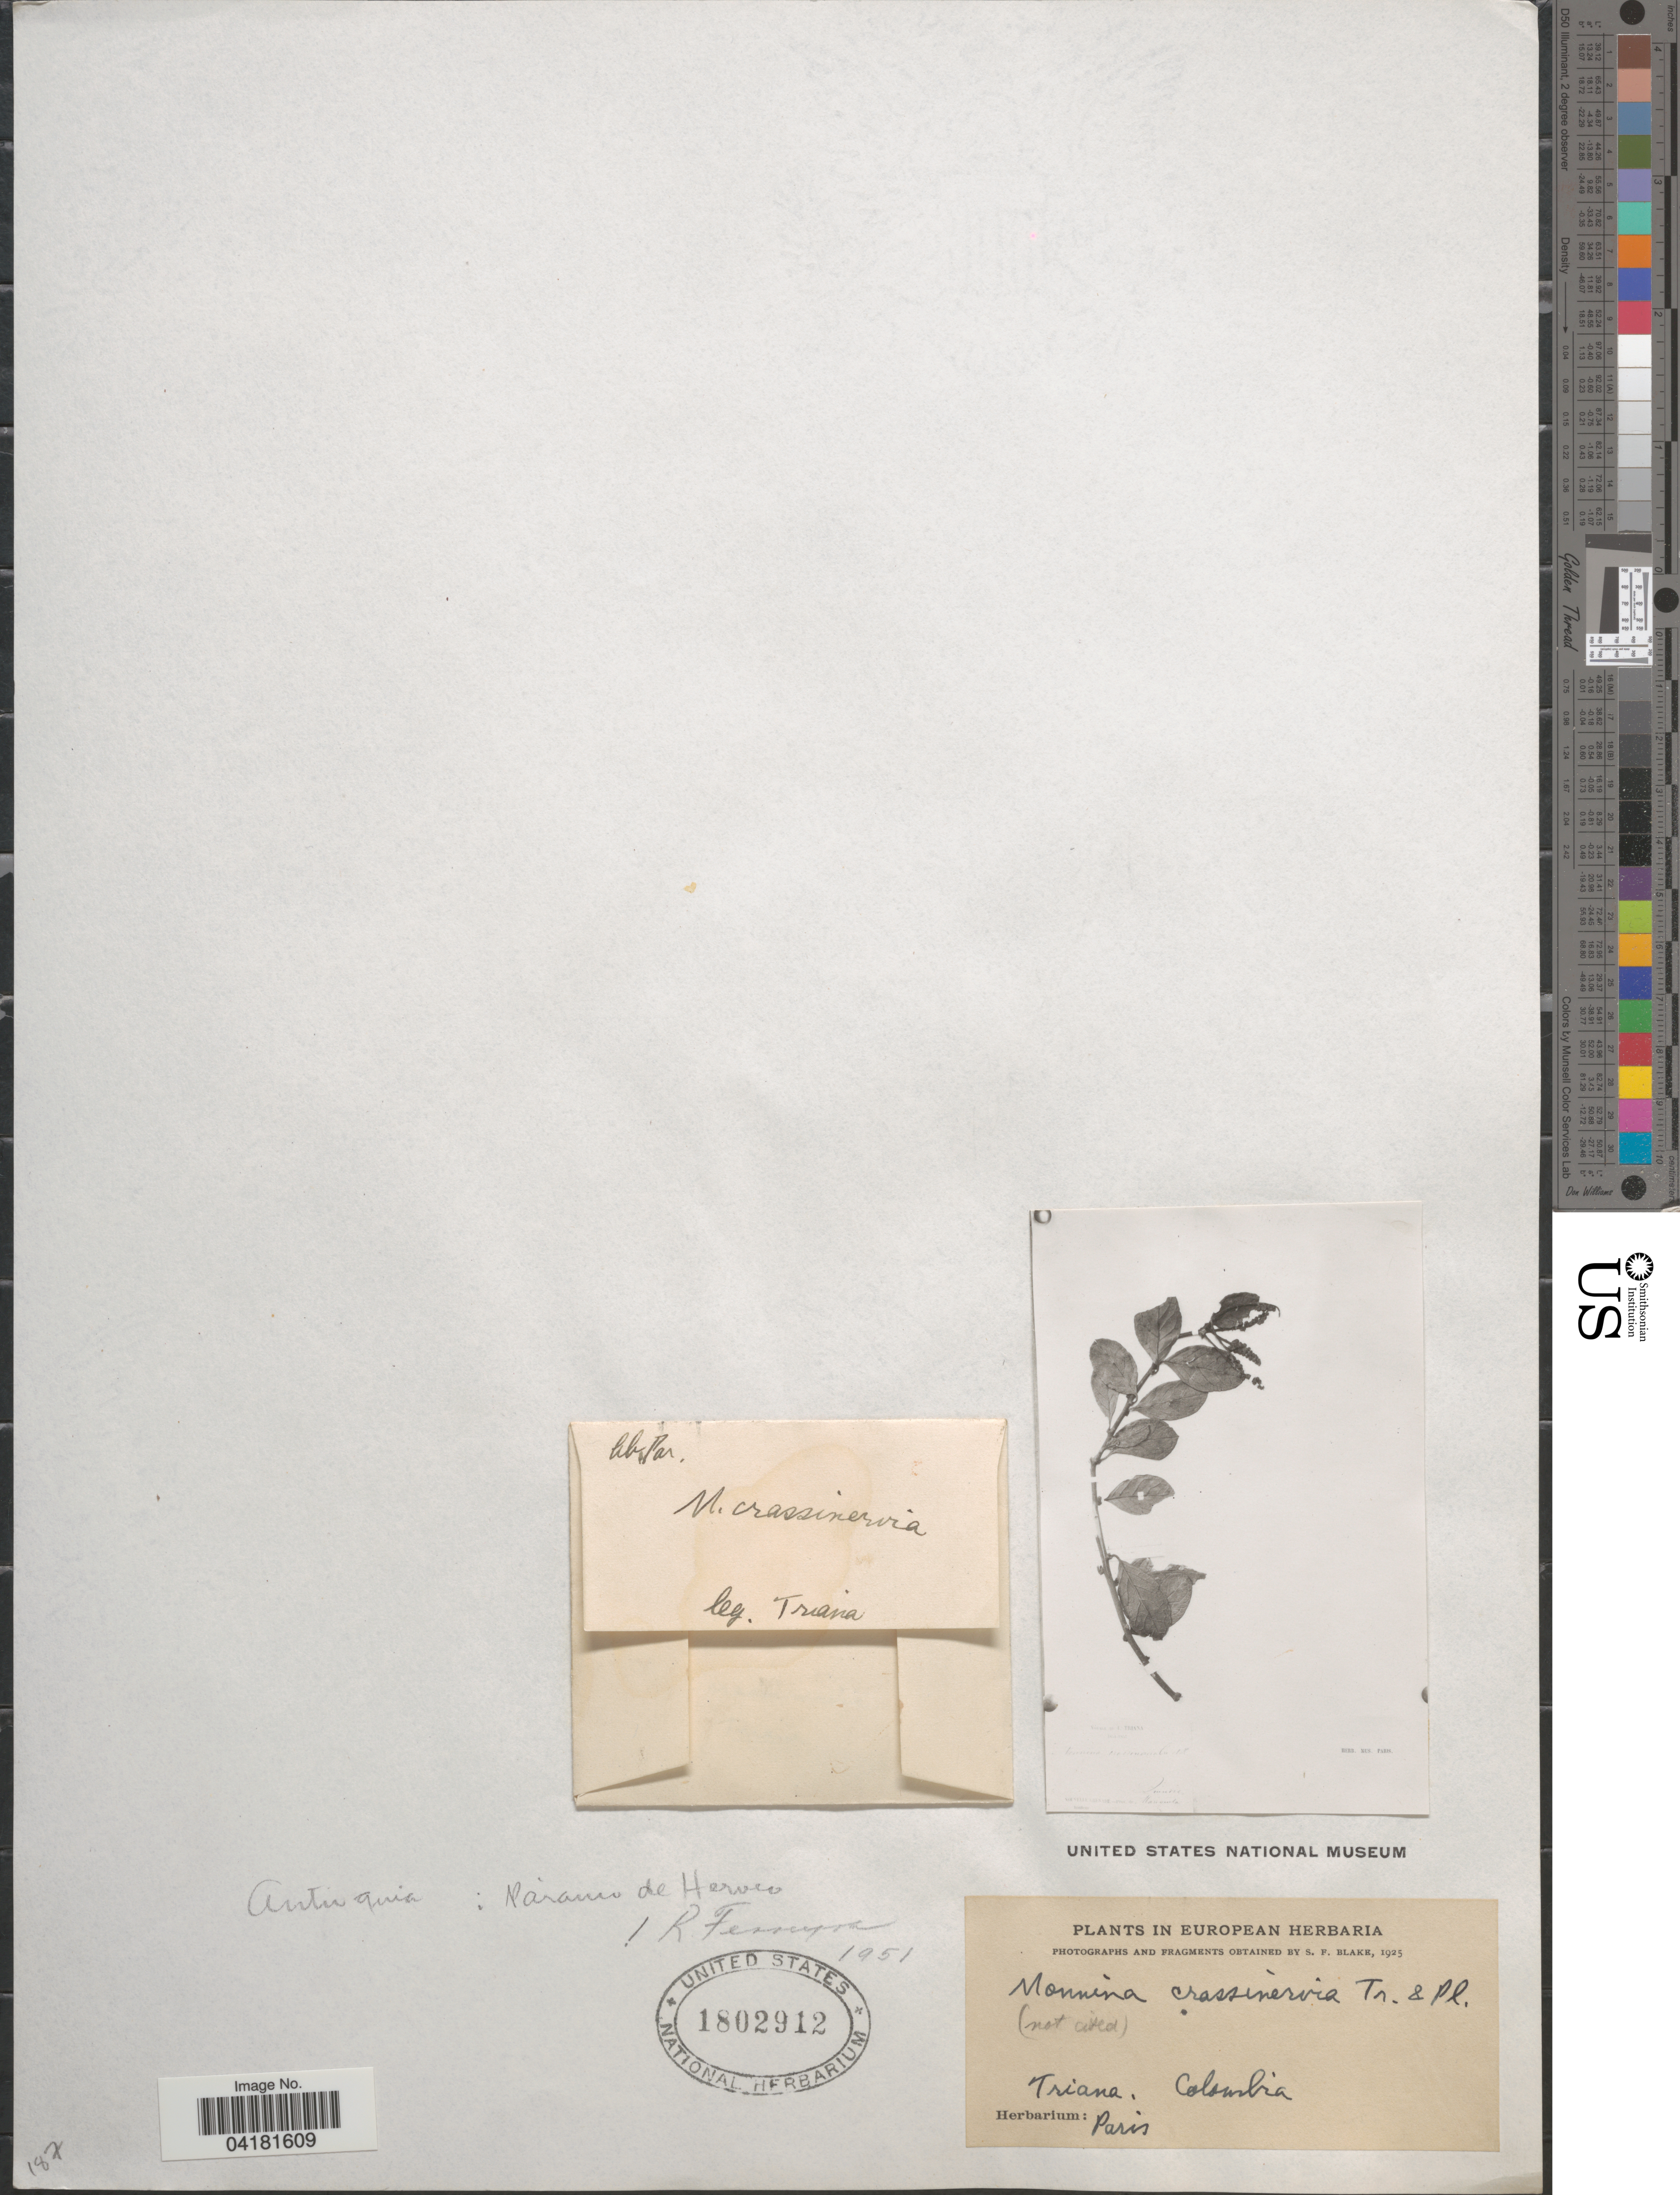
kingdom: Plantae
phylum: Tracheophyta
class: Magnoliopsida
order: Fabales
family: Polygalaceae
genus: Monnina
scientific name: Monnina crassinervia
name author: Triana & Planch.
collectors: Triana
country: Colombia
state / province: Antioquia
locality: Páramo de Hervu [interpreted].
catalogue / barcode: US 1802912